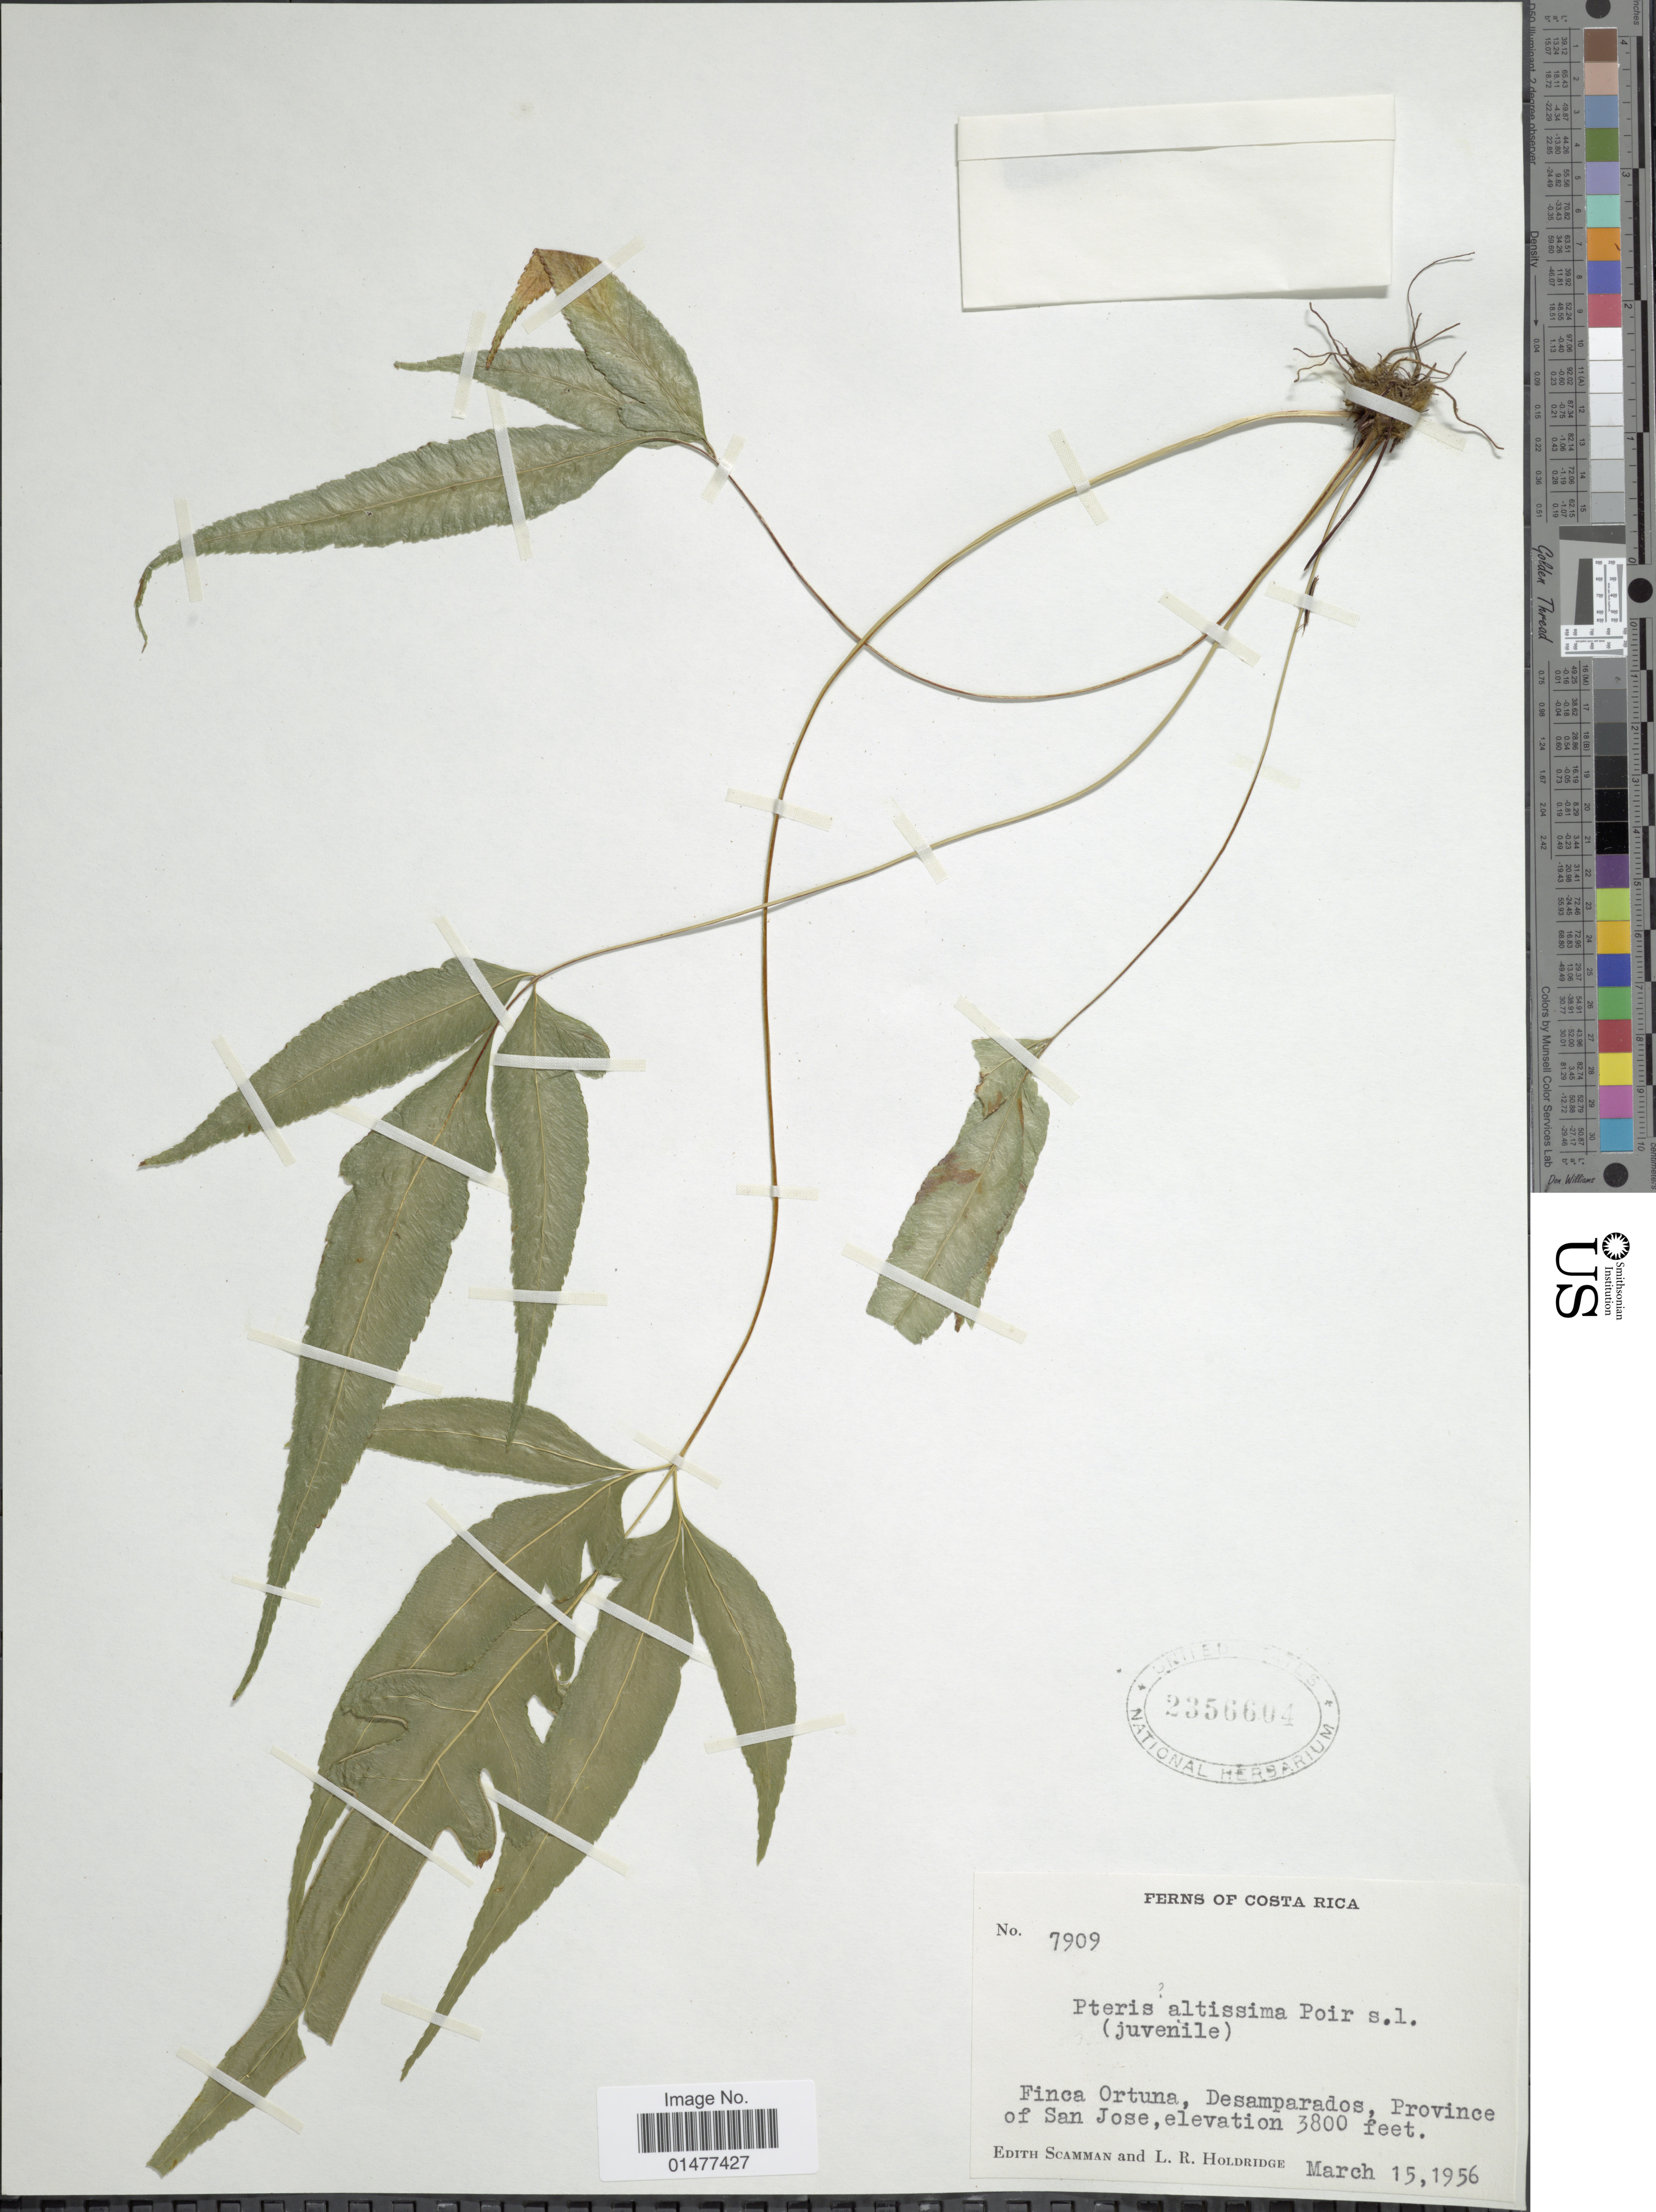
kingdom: Plantae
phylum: Tracheophyta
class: Polypodiopsida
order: Polypodiales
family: Pteridaceae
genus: Pteris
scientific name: Pteris altissima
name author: Poir.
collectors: E. Scamman & L. Holdridge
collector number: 7909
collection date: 1956-03-15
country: Costa Rica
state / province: San José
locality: Ferns of Costa Rica, Finca Ortuna,Desamparados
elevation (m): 1158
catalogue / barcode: US 2356604